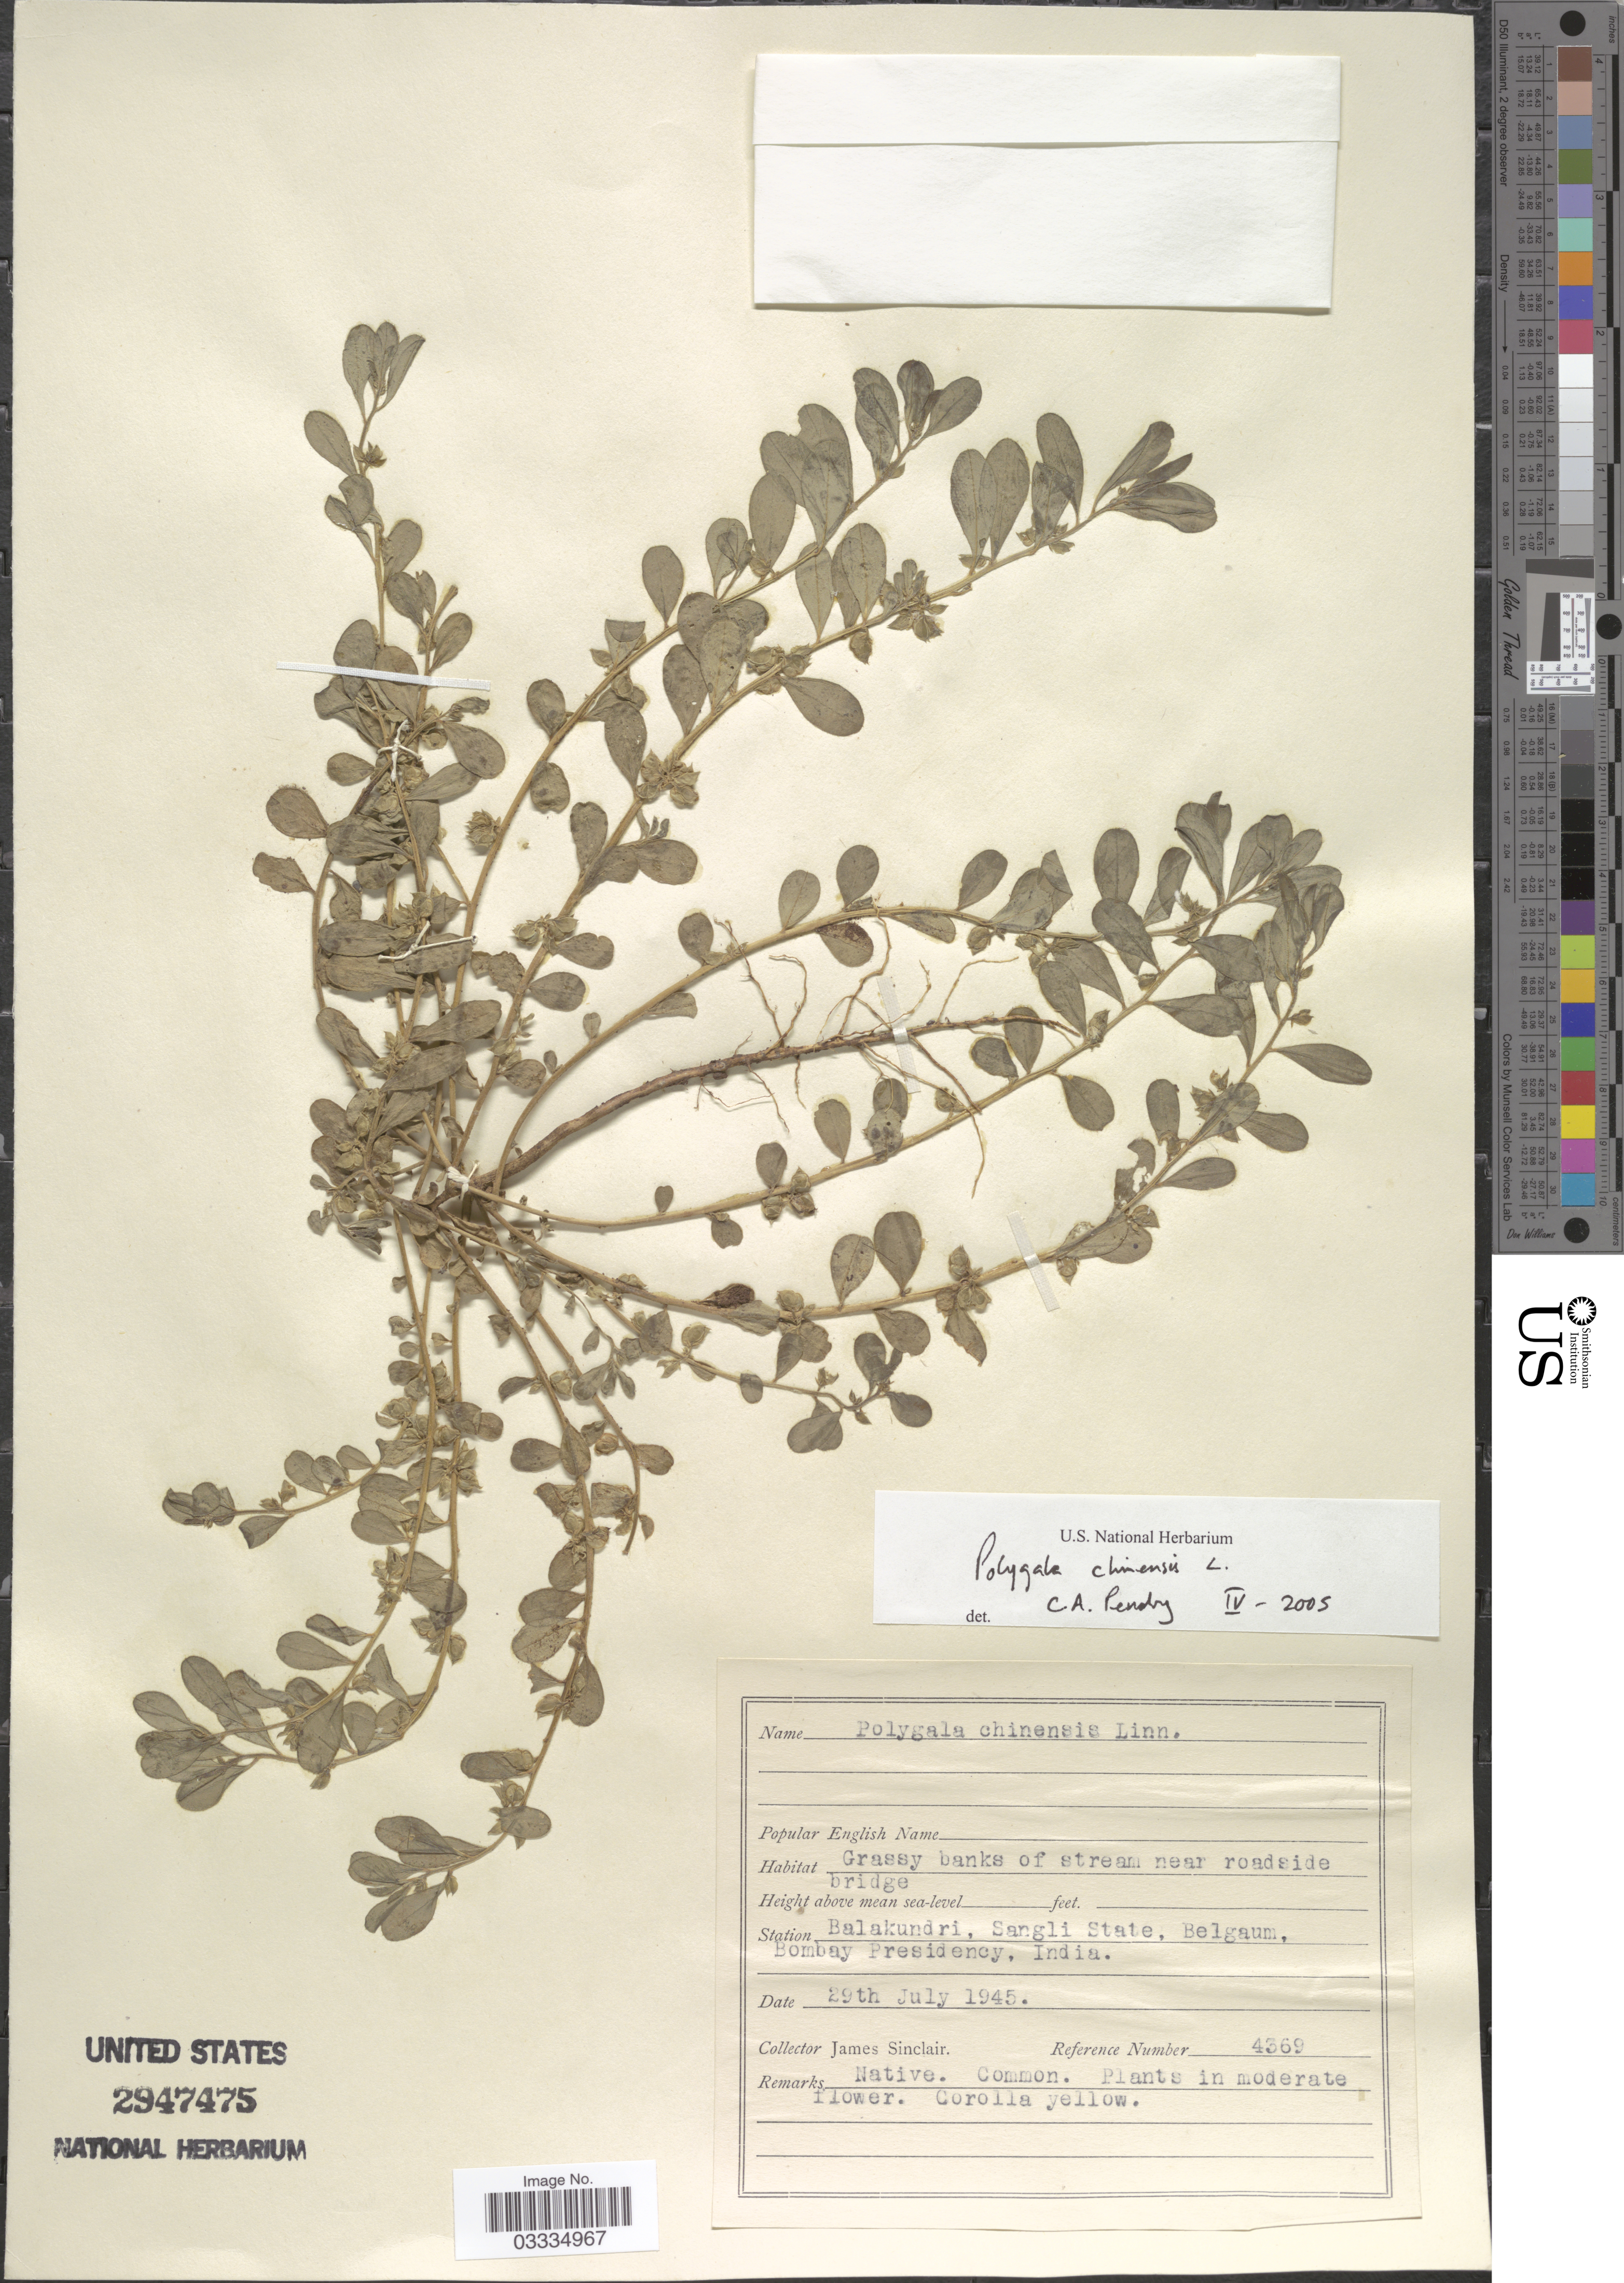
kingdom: Plantae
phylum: Tracheophyta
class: Magnoliopsida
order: Fabales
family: Polygalaceae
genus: Polygala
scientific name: Polygala chinensis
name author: L.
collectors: J. Sinclair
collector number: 4369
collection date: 1945-07-29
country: India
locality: Station Balakundri, Sangli State, Belgaum, Bombay Presidency.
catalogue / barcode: US 2947475